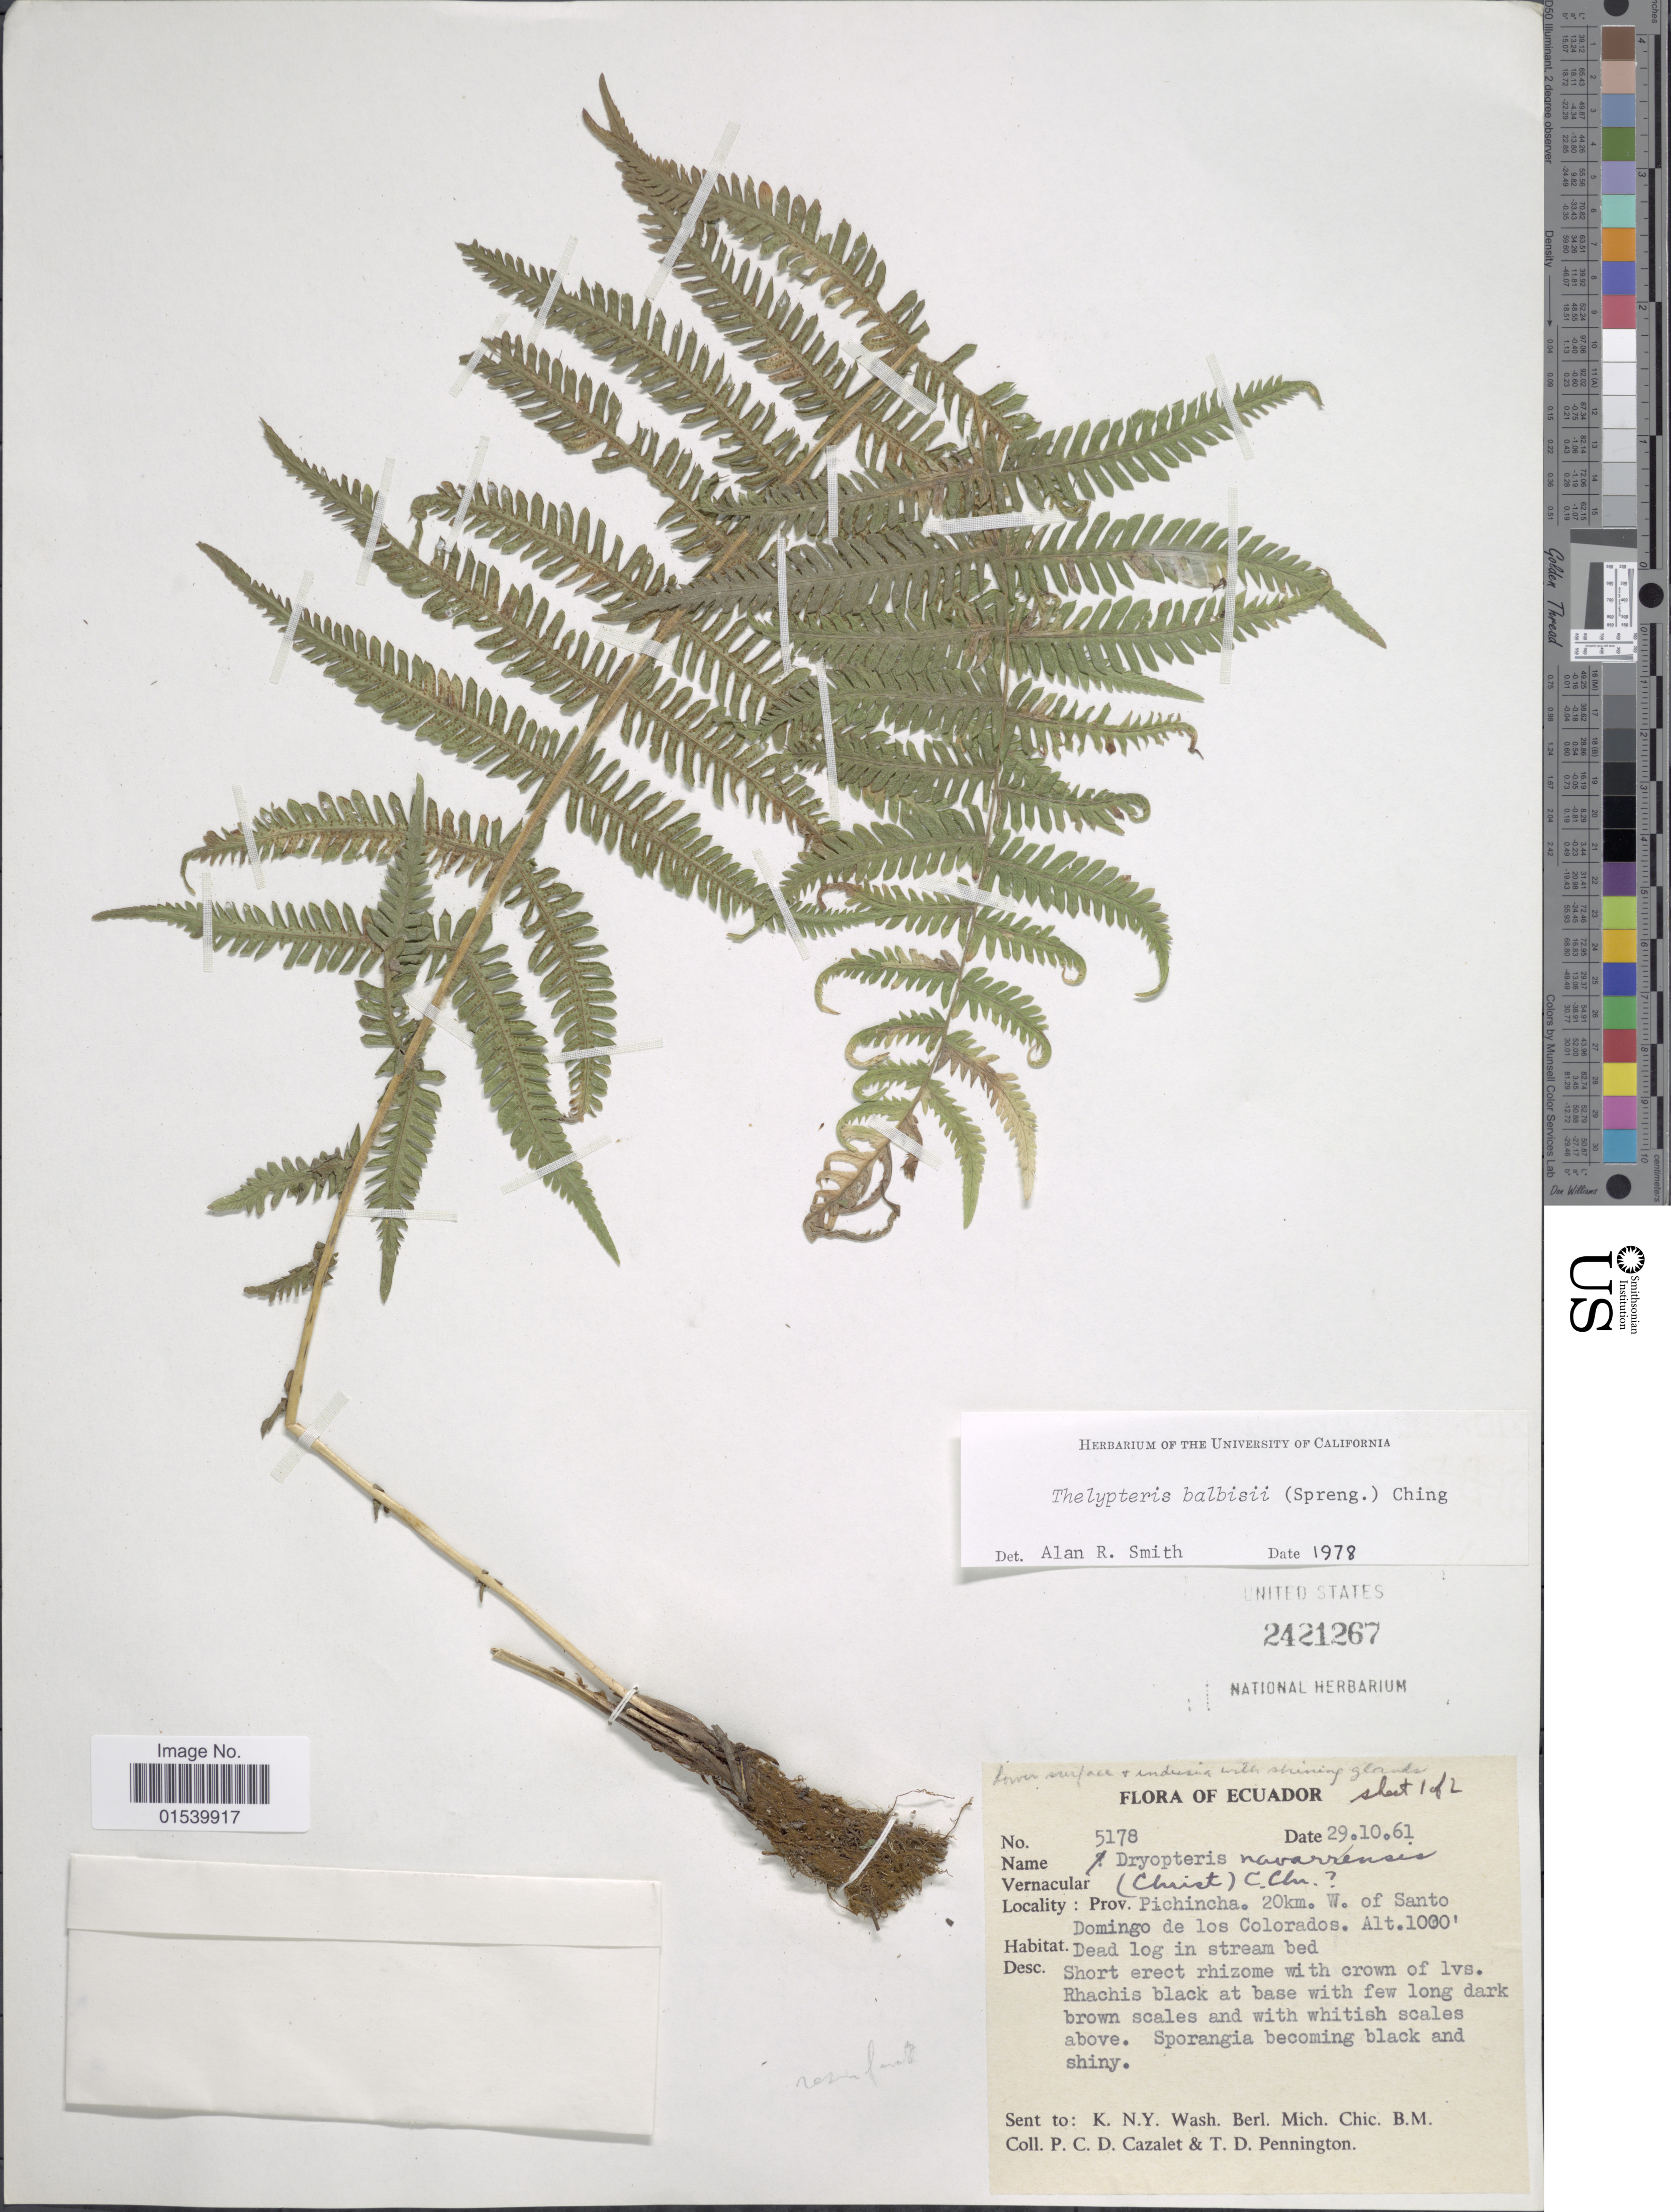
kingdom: Plantae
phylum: Tracheophyta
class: Polypodiopsida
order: Polypodiales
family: Thelypteridaceae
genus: Amauropelta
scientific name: Amauropelta balbisii (Spreng.) comb. nov., ined. 2015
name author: (Spreng.)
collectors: P. C. D. Cazalet & T. D. Pennington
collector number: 5178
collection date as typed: Transcribed d/m/y: 29/10/61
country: Ecuador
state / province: Pichincha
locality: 20km. W of Santo Domingo de los Colorados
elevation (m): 305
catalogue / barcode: US 2421267